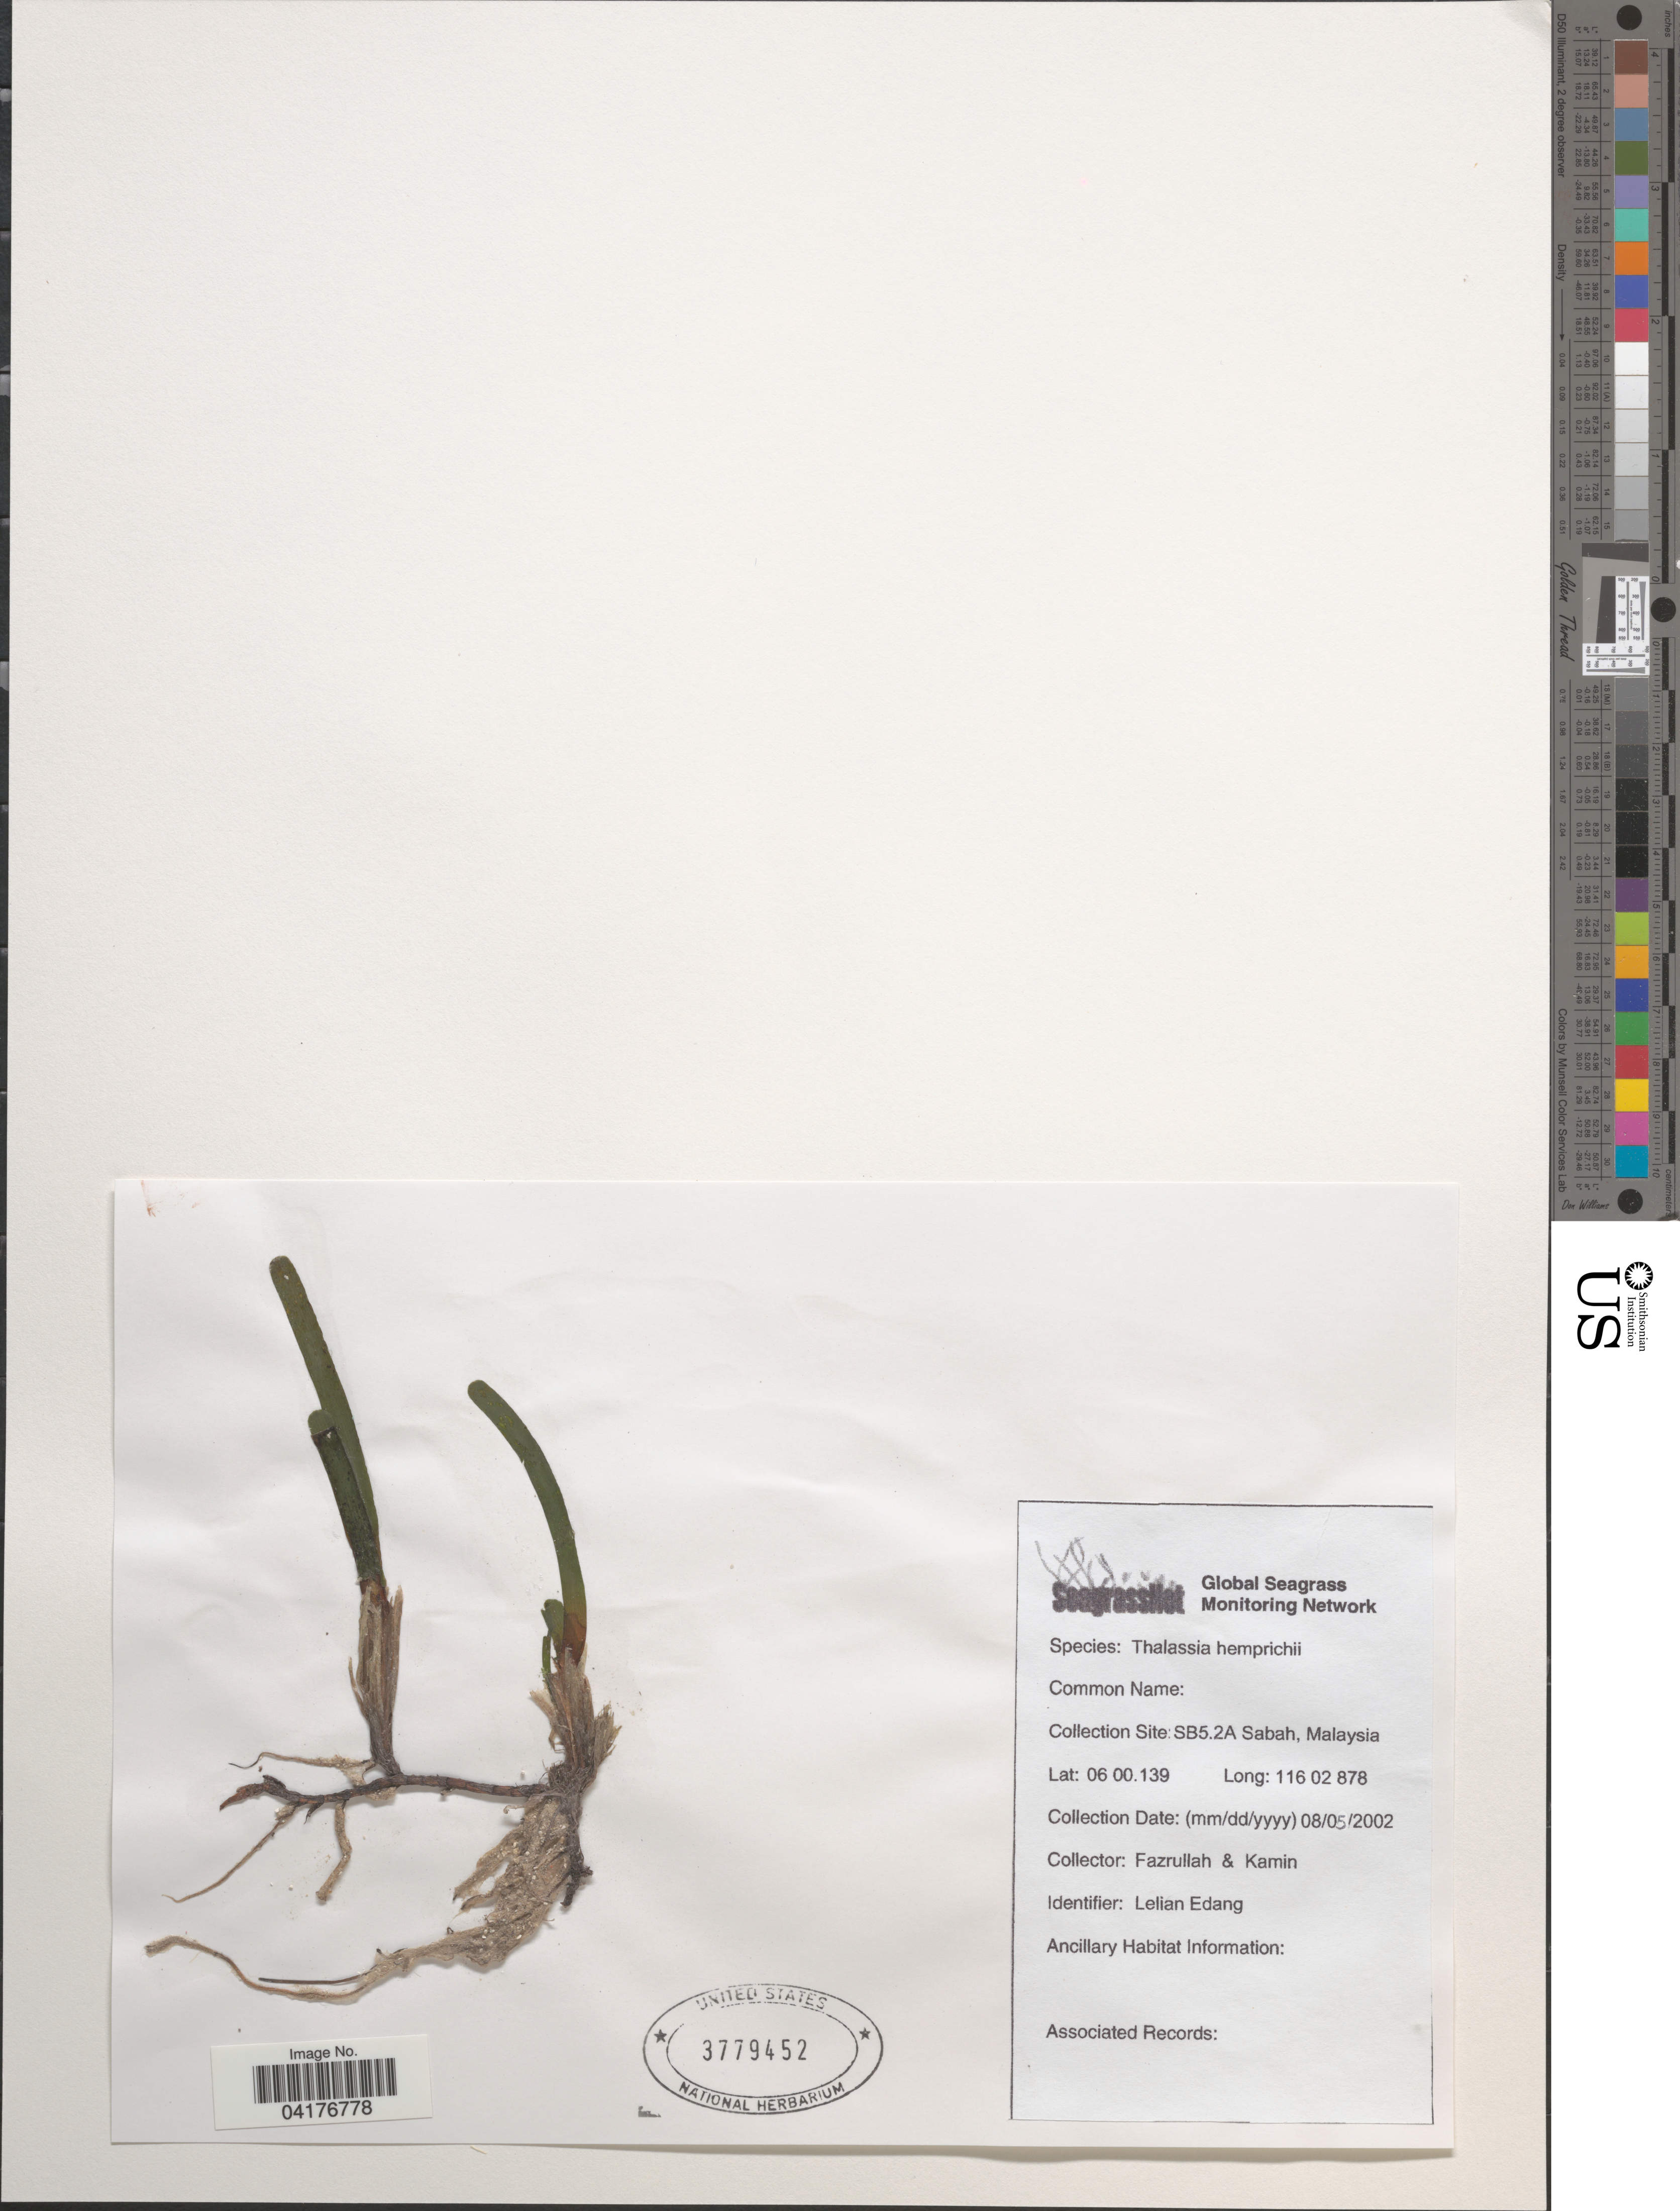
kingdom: Plantae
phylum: Tracheophyta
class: Liliopsida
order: Alismatales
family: Hydrocharitaceae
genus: Enhalus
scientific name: Enhalus acoroides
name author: (L. f.) Royle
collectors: Fazrullah & Kamin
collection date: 2002-08-05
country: Malaysia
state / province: Sabah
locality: SB5.2A.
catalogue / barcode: US 3779452